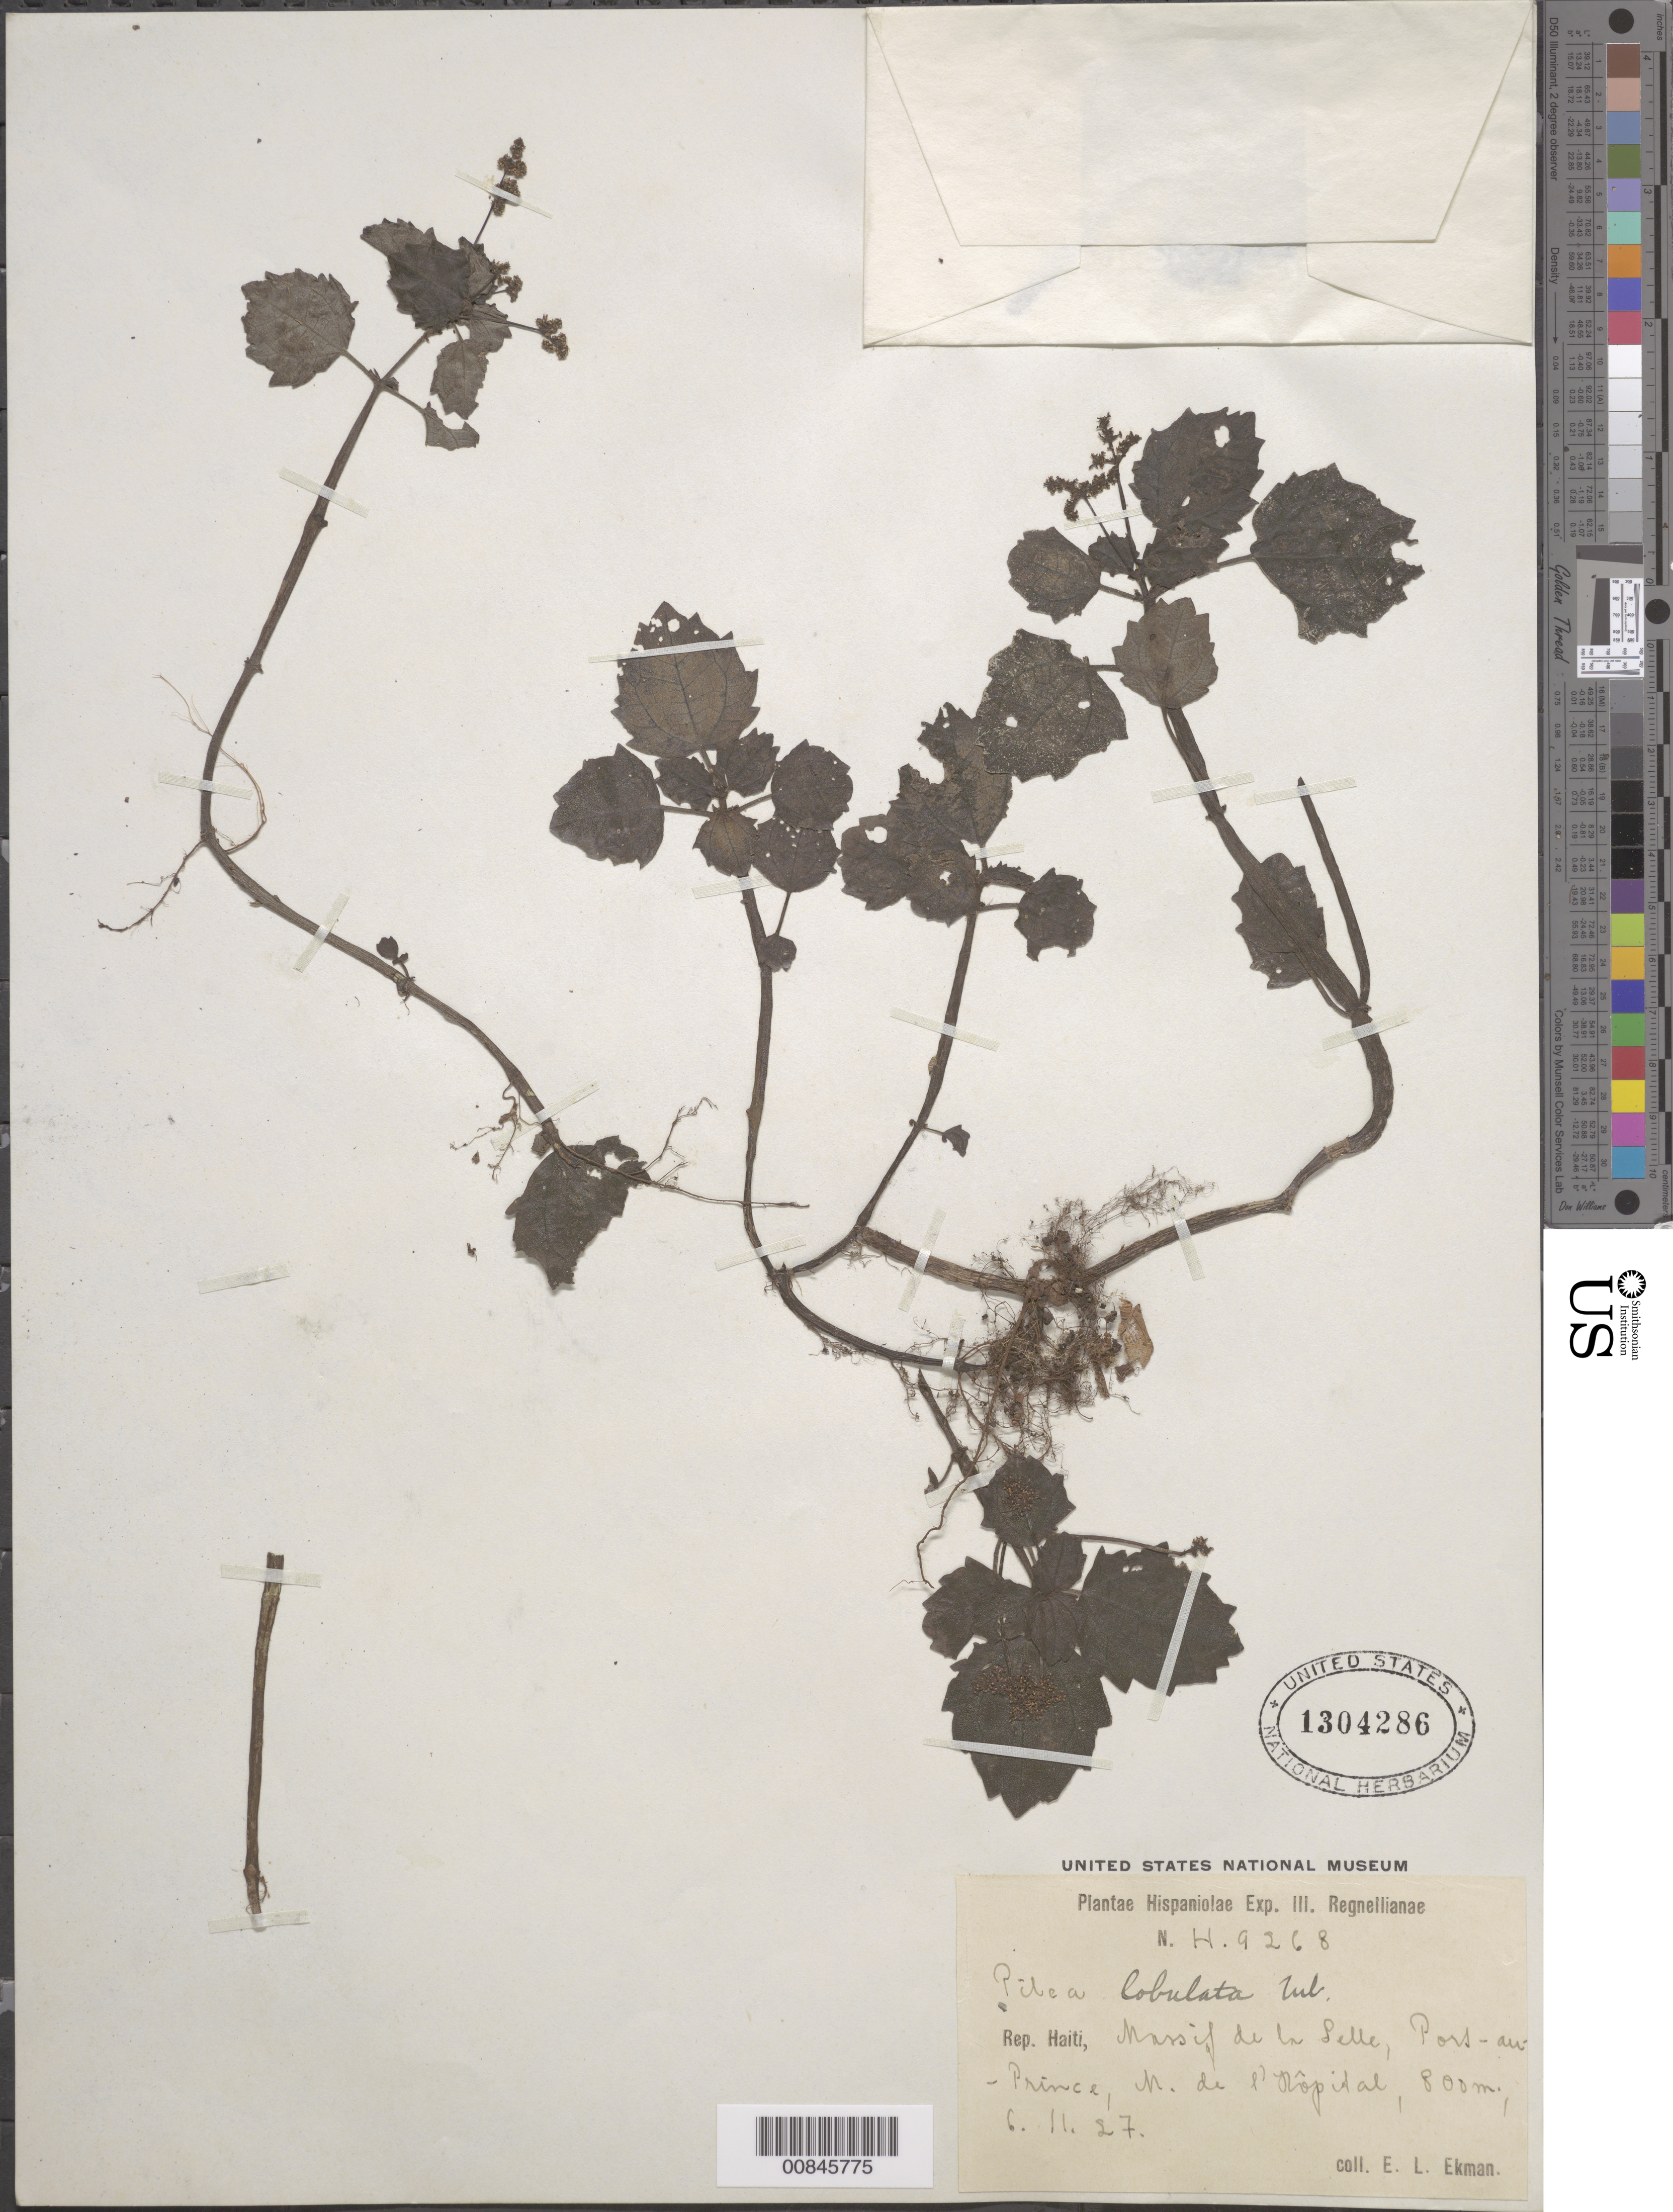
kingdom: Plantae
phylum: Tracheophyta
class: Magnoliopsida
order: Rosales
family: Urticaceae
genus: Pilea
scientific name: Pilea lobulata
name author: Urb.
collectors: E. L. Ekman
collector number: H 9268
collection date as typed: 06 Nov 1927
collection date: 1927-11-06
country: Haiti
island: Hispaniola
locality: Massif de la Selle, Port-au-Prince, M. de L'Hôpital.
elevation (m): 800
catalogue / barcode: US 1304286